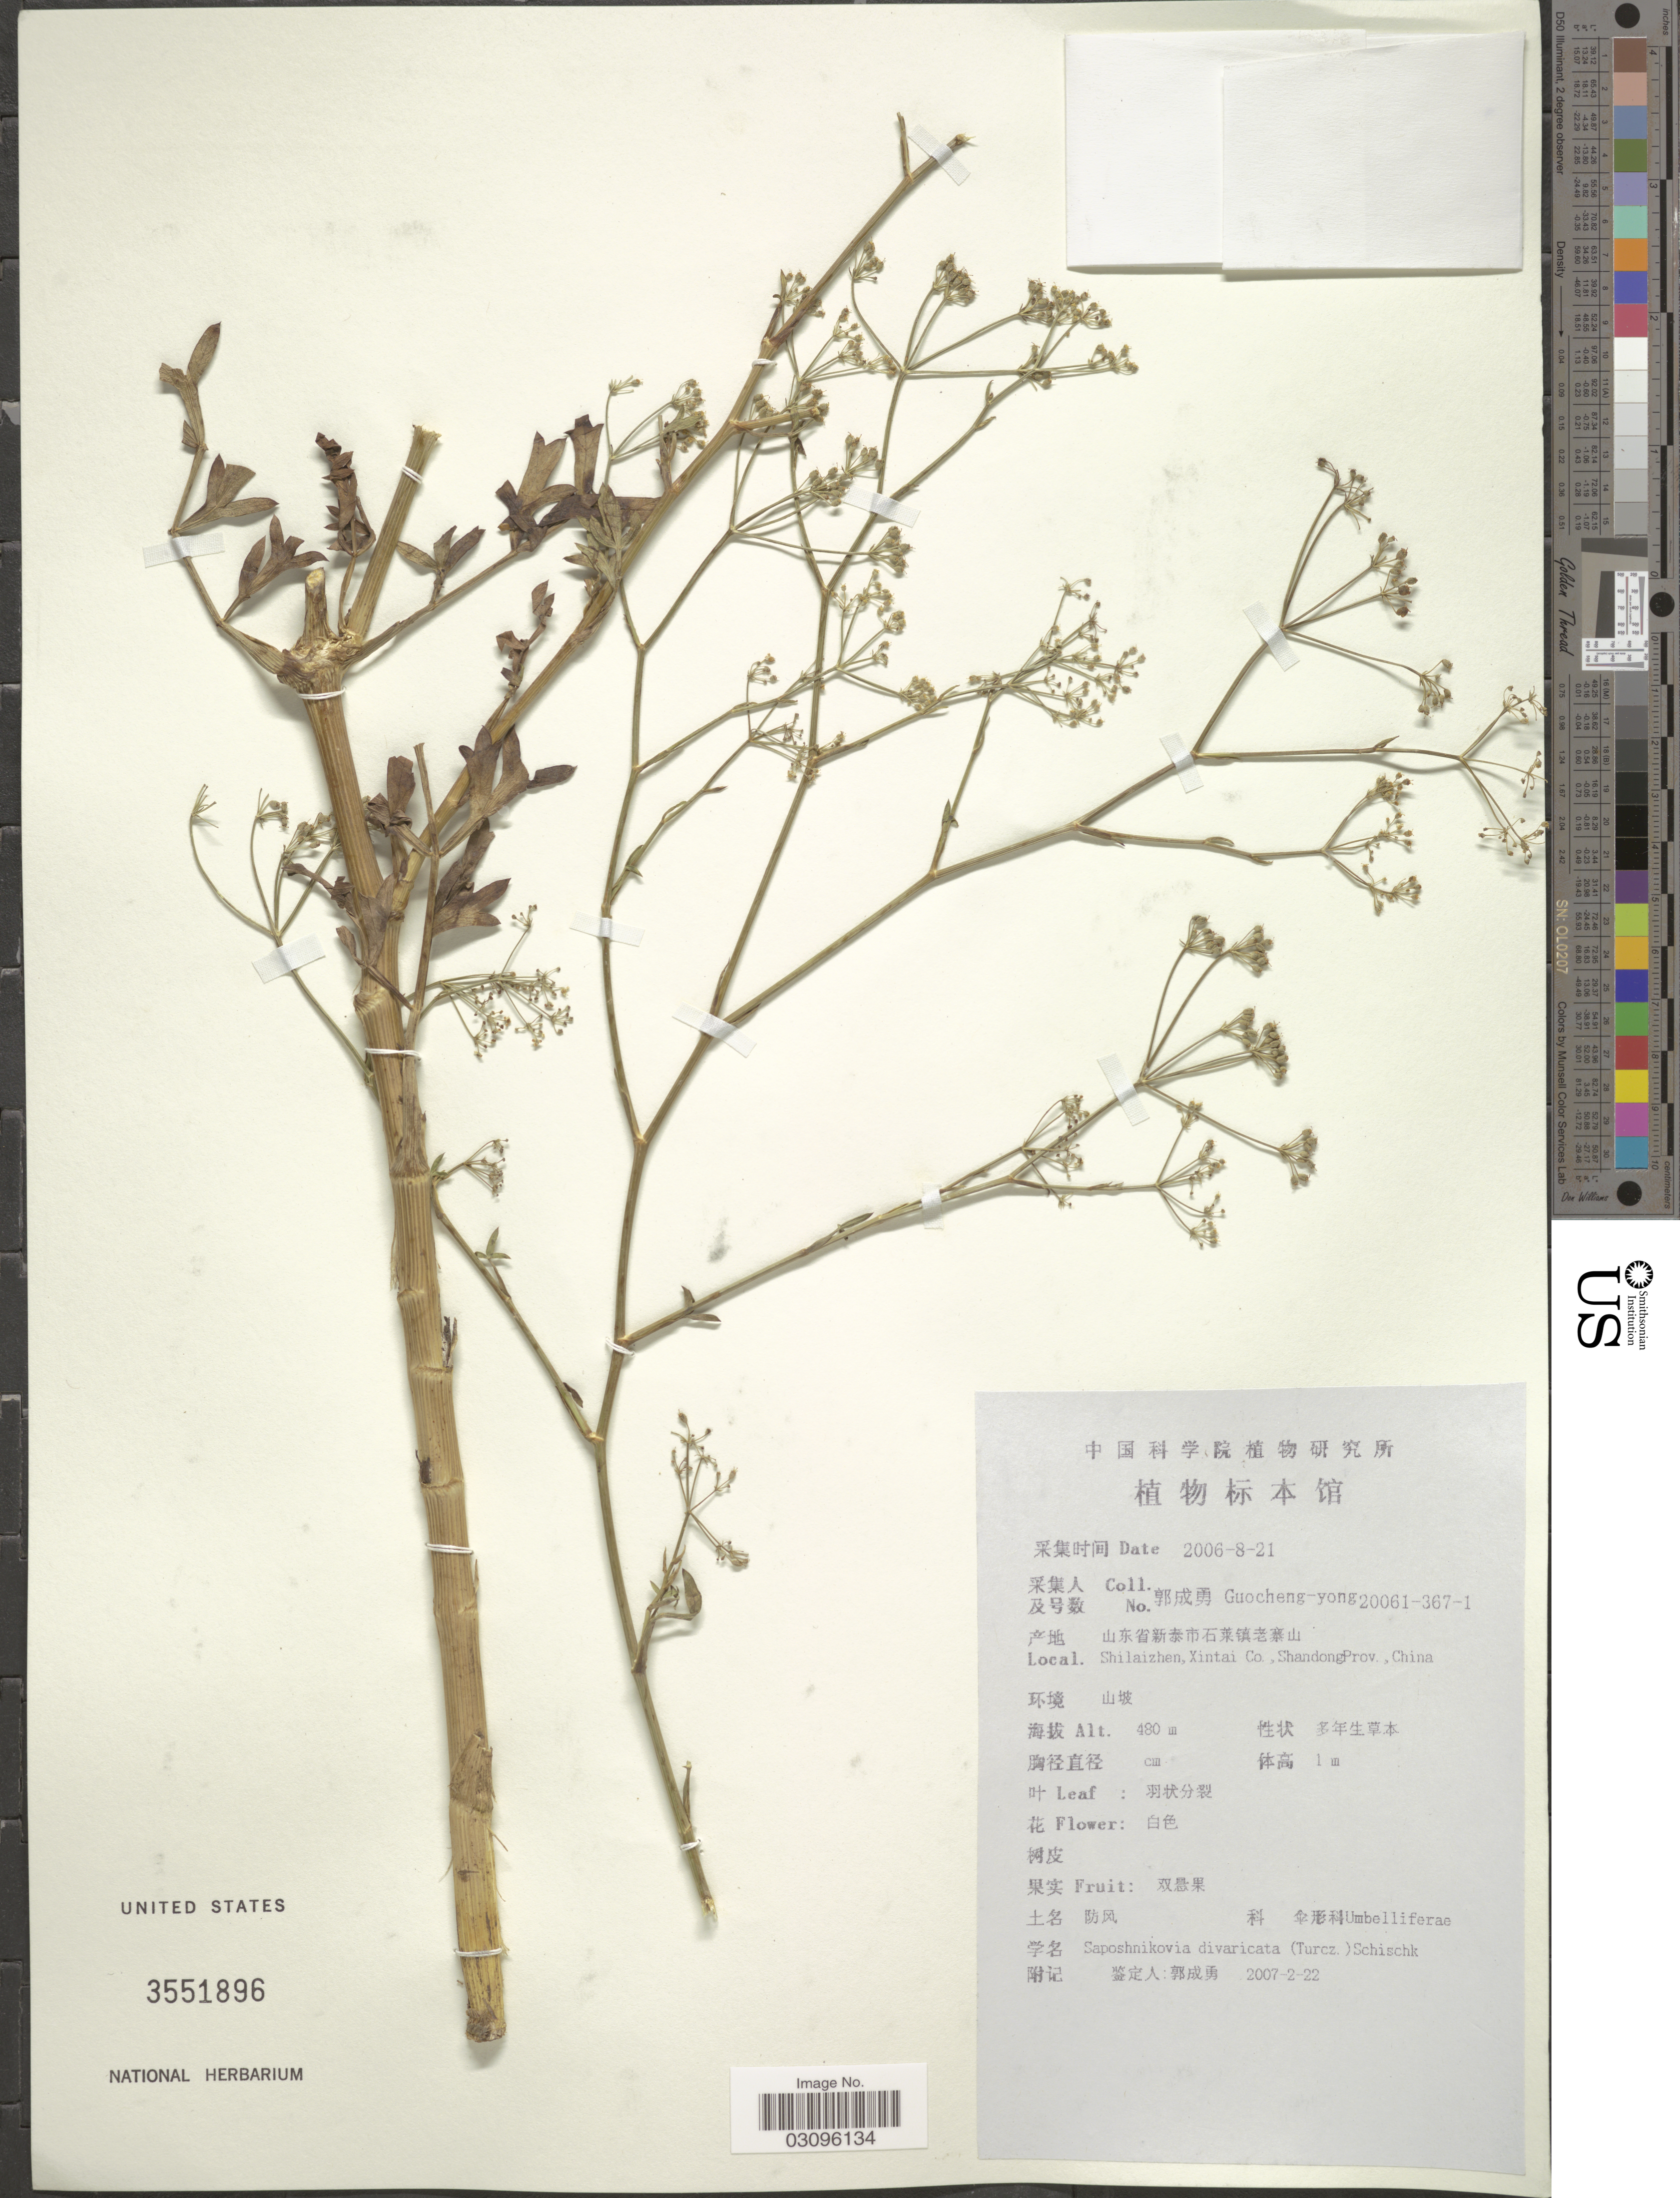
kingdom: Plantae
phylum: Tracheophyta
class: Magnoliopsida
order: Apiales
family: Apiaceae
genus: Saposhnikovia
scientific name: Saposhnikovia divaricata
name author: (Turcz.) Schischk.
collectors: Goucheng-yong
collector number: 20061-367-1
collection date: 2006-08-21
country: China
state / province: Shandong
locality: Shilaizhen, Xintai Co.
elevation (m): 480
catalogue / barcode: US 3551896